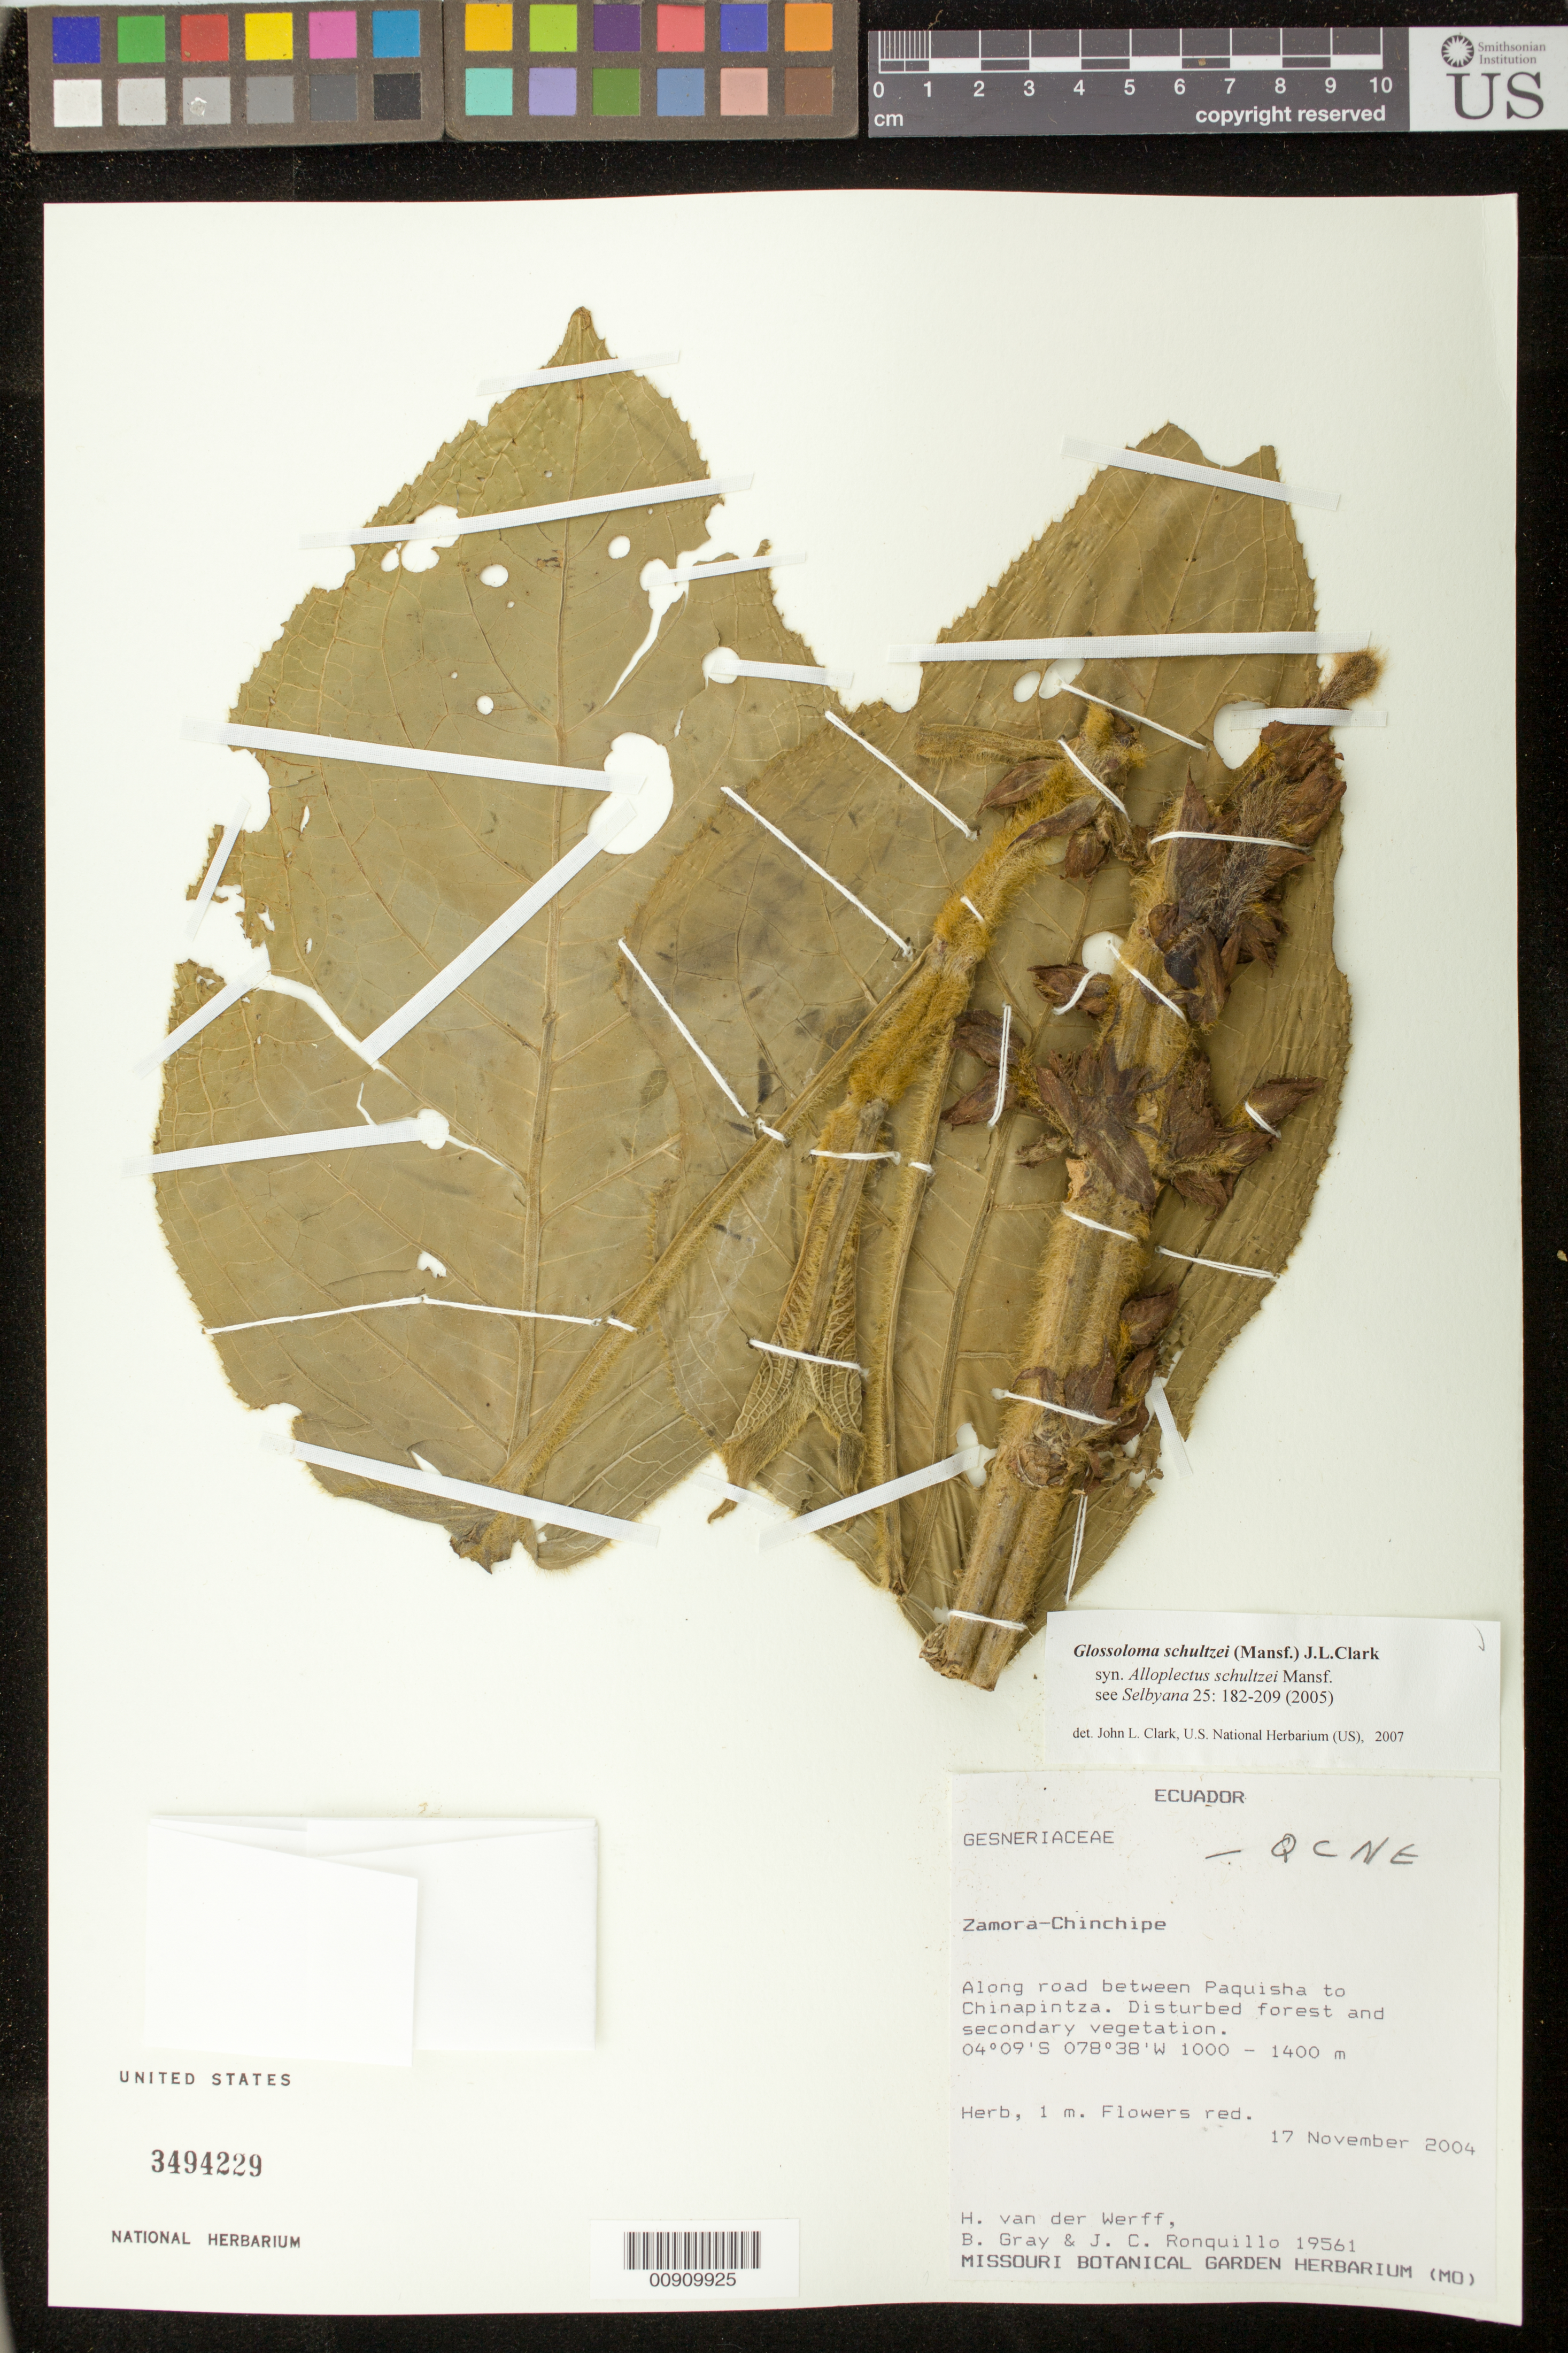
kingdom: Plantae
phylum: Tracheophyta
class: Magnoliopsida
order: Lamiales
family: Gesneriaceae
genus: Glossoloma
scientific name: Glossoloma schultzei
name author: (Mansf.) J.L. Clark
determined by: Clark, J. L., (SEL), The Marie Selby Botanical Garden (UNITED STATES)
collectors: H. van der Werff, B. Gray & J. Ronquillo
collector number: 19561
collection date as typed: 17 Nov 2004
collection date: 2004-11-17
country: Ecuador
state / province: Zamora-Chinchipe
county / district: Zamora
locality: Zamora-Chinchipe. Along road between Paquisha to Chinapintza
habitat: Disturbed forest and secondary vegetation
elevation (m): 1000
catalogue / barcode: US 3494229